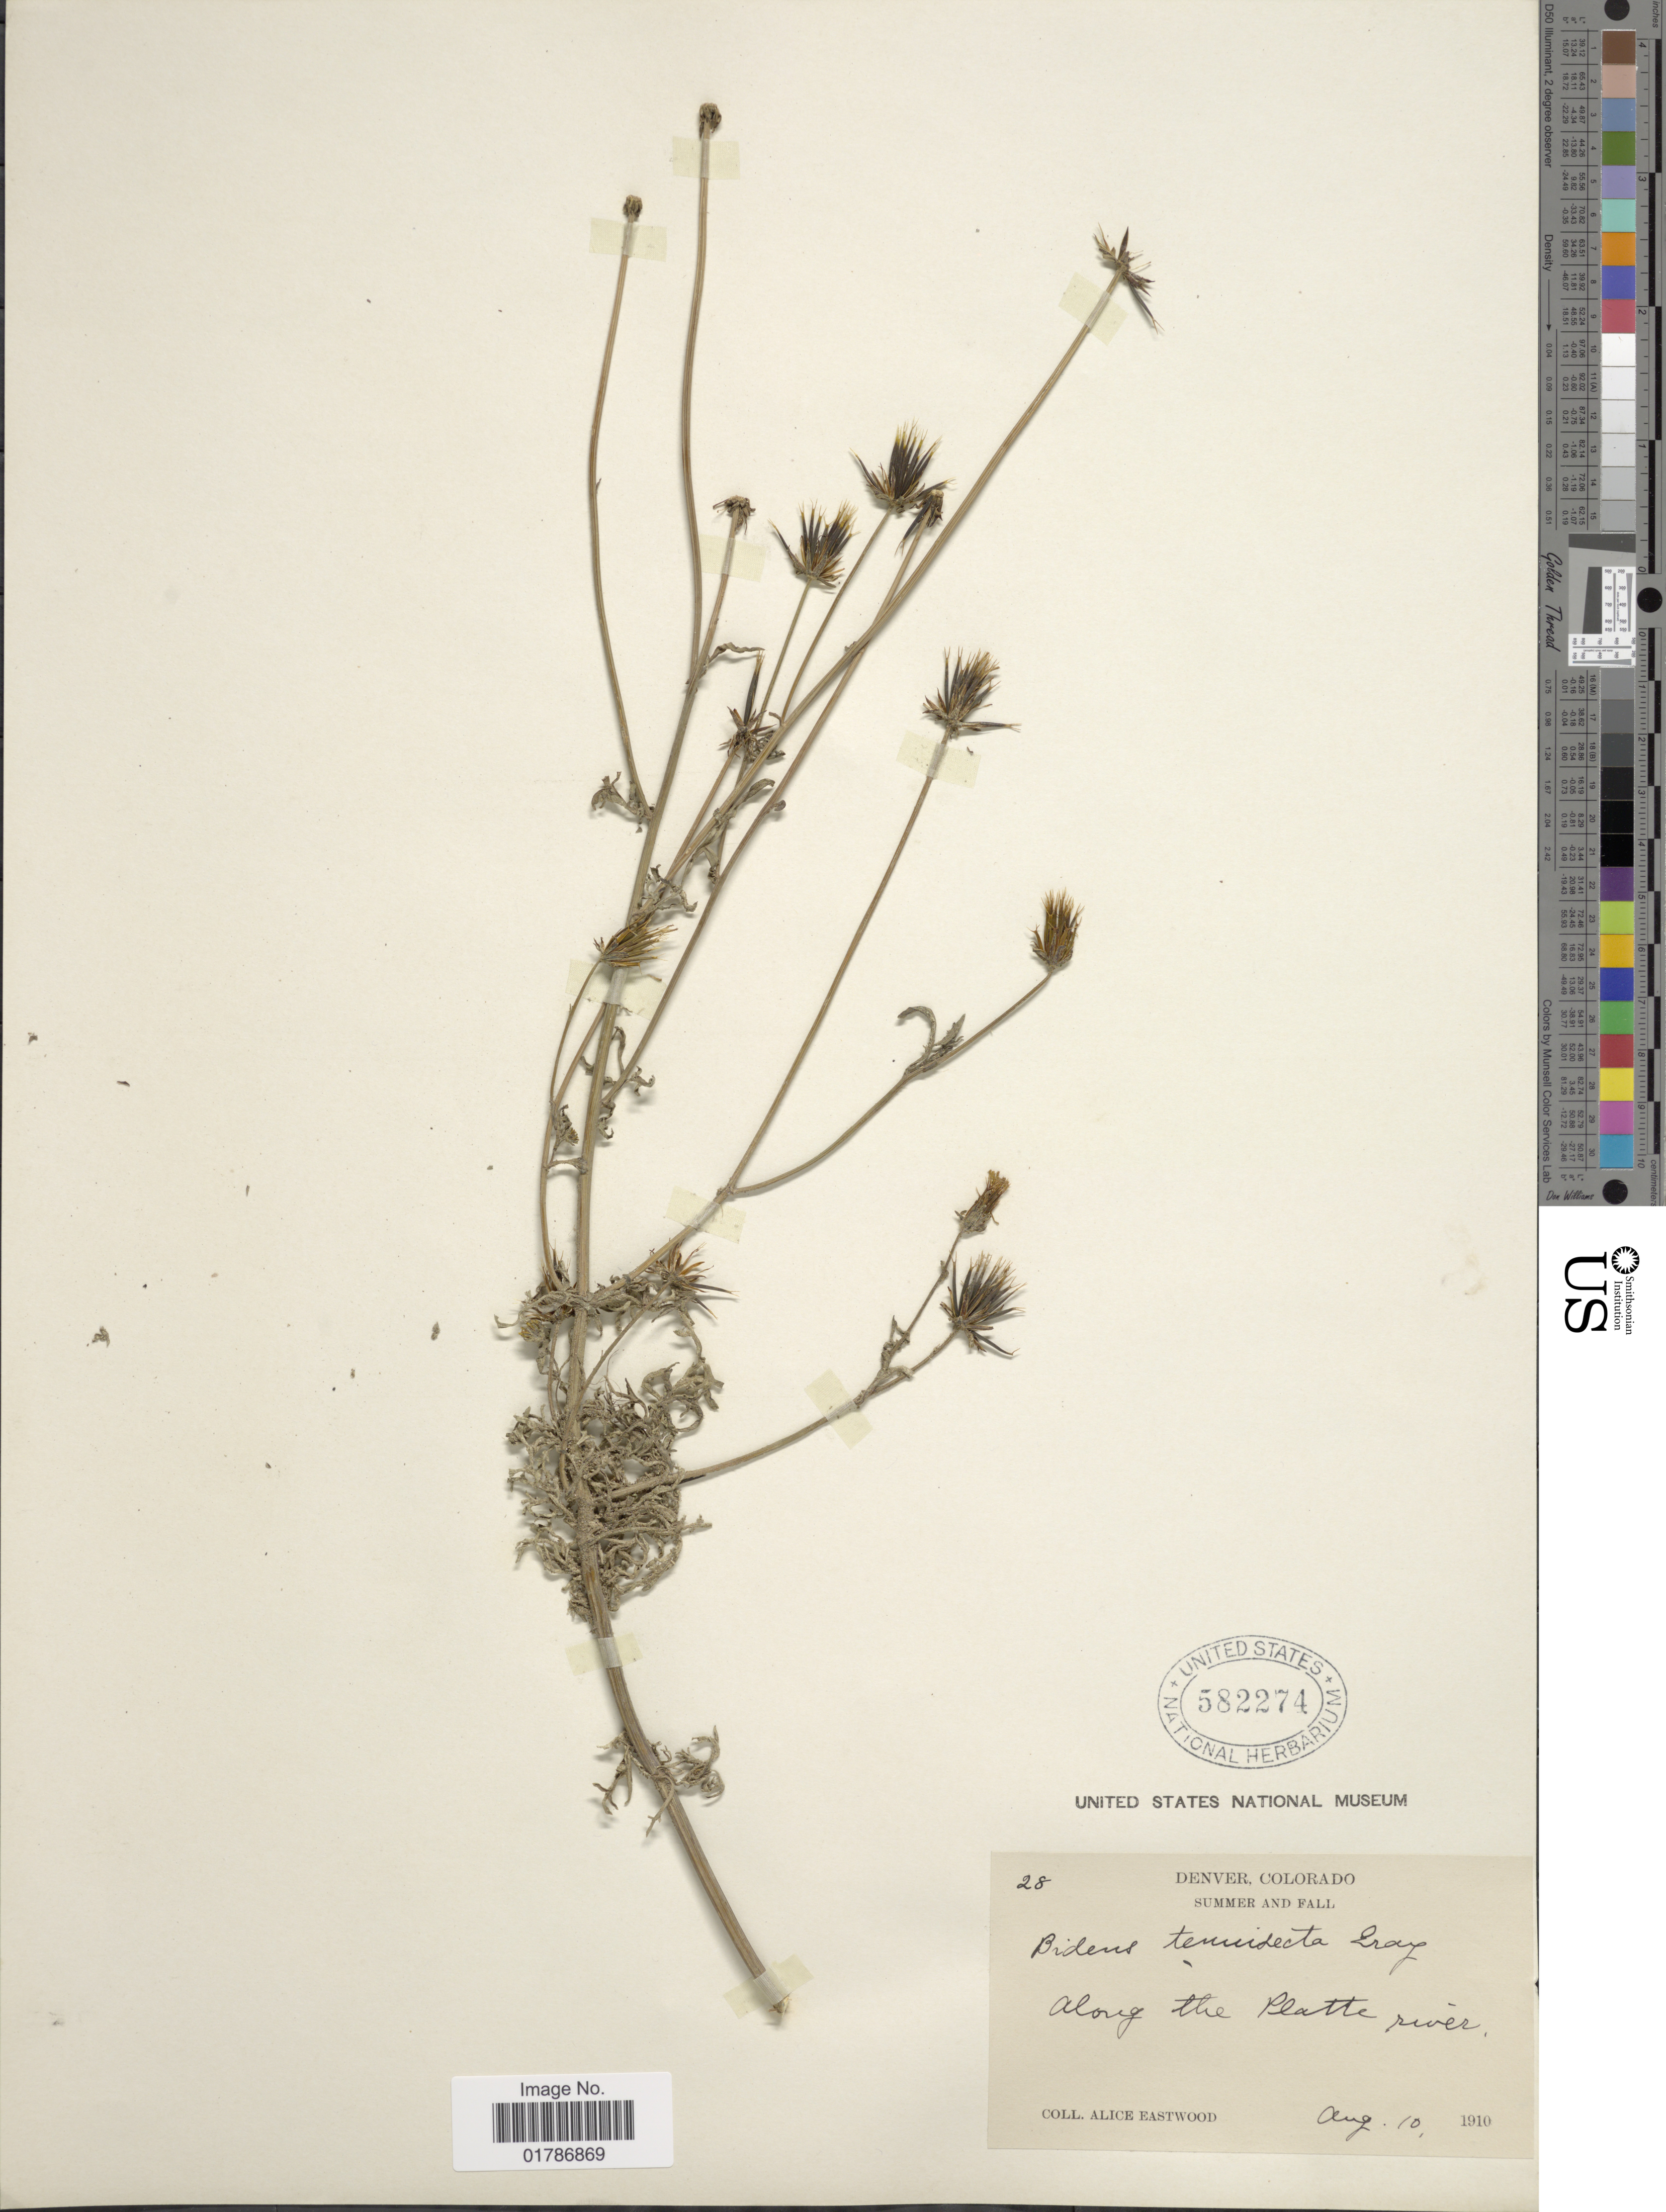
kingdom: Plantae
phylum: Tracheophyta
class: Magnoliopsida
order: Asterales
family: Asteraceae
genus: Bidens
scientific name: Bidens tenuisecta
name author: A. Gray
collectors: A. Eastwood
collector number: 28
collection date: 1910-08-10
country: United States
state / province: Colorado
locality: Denver, Colorado, Summer and Fall, Along the Platte river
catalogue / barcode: US 582274